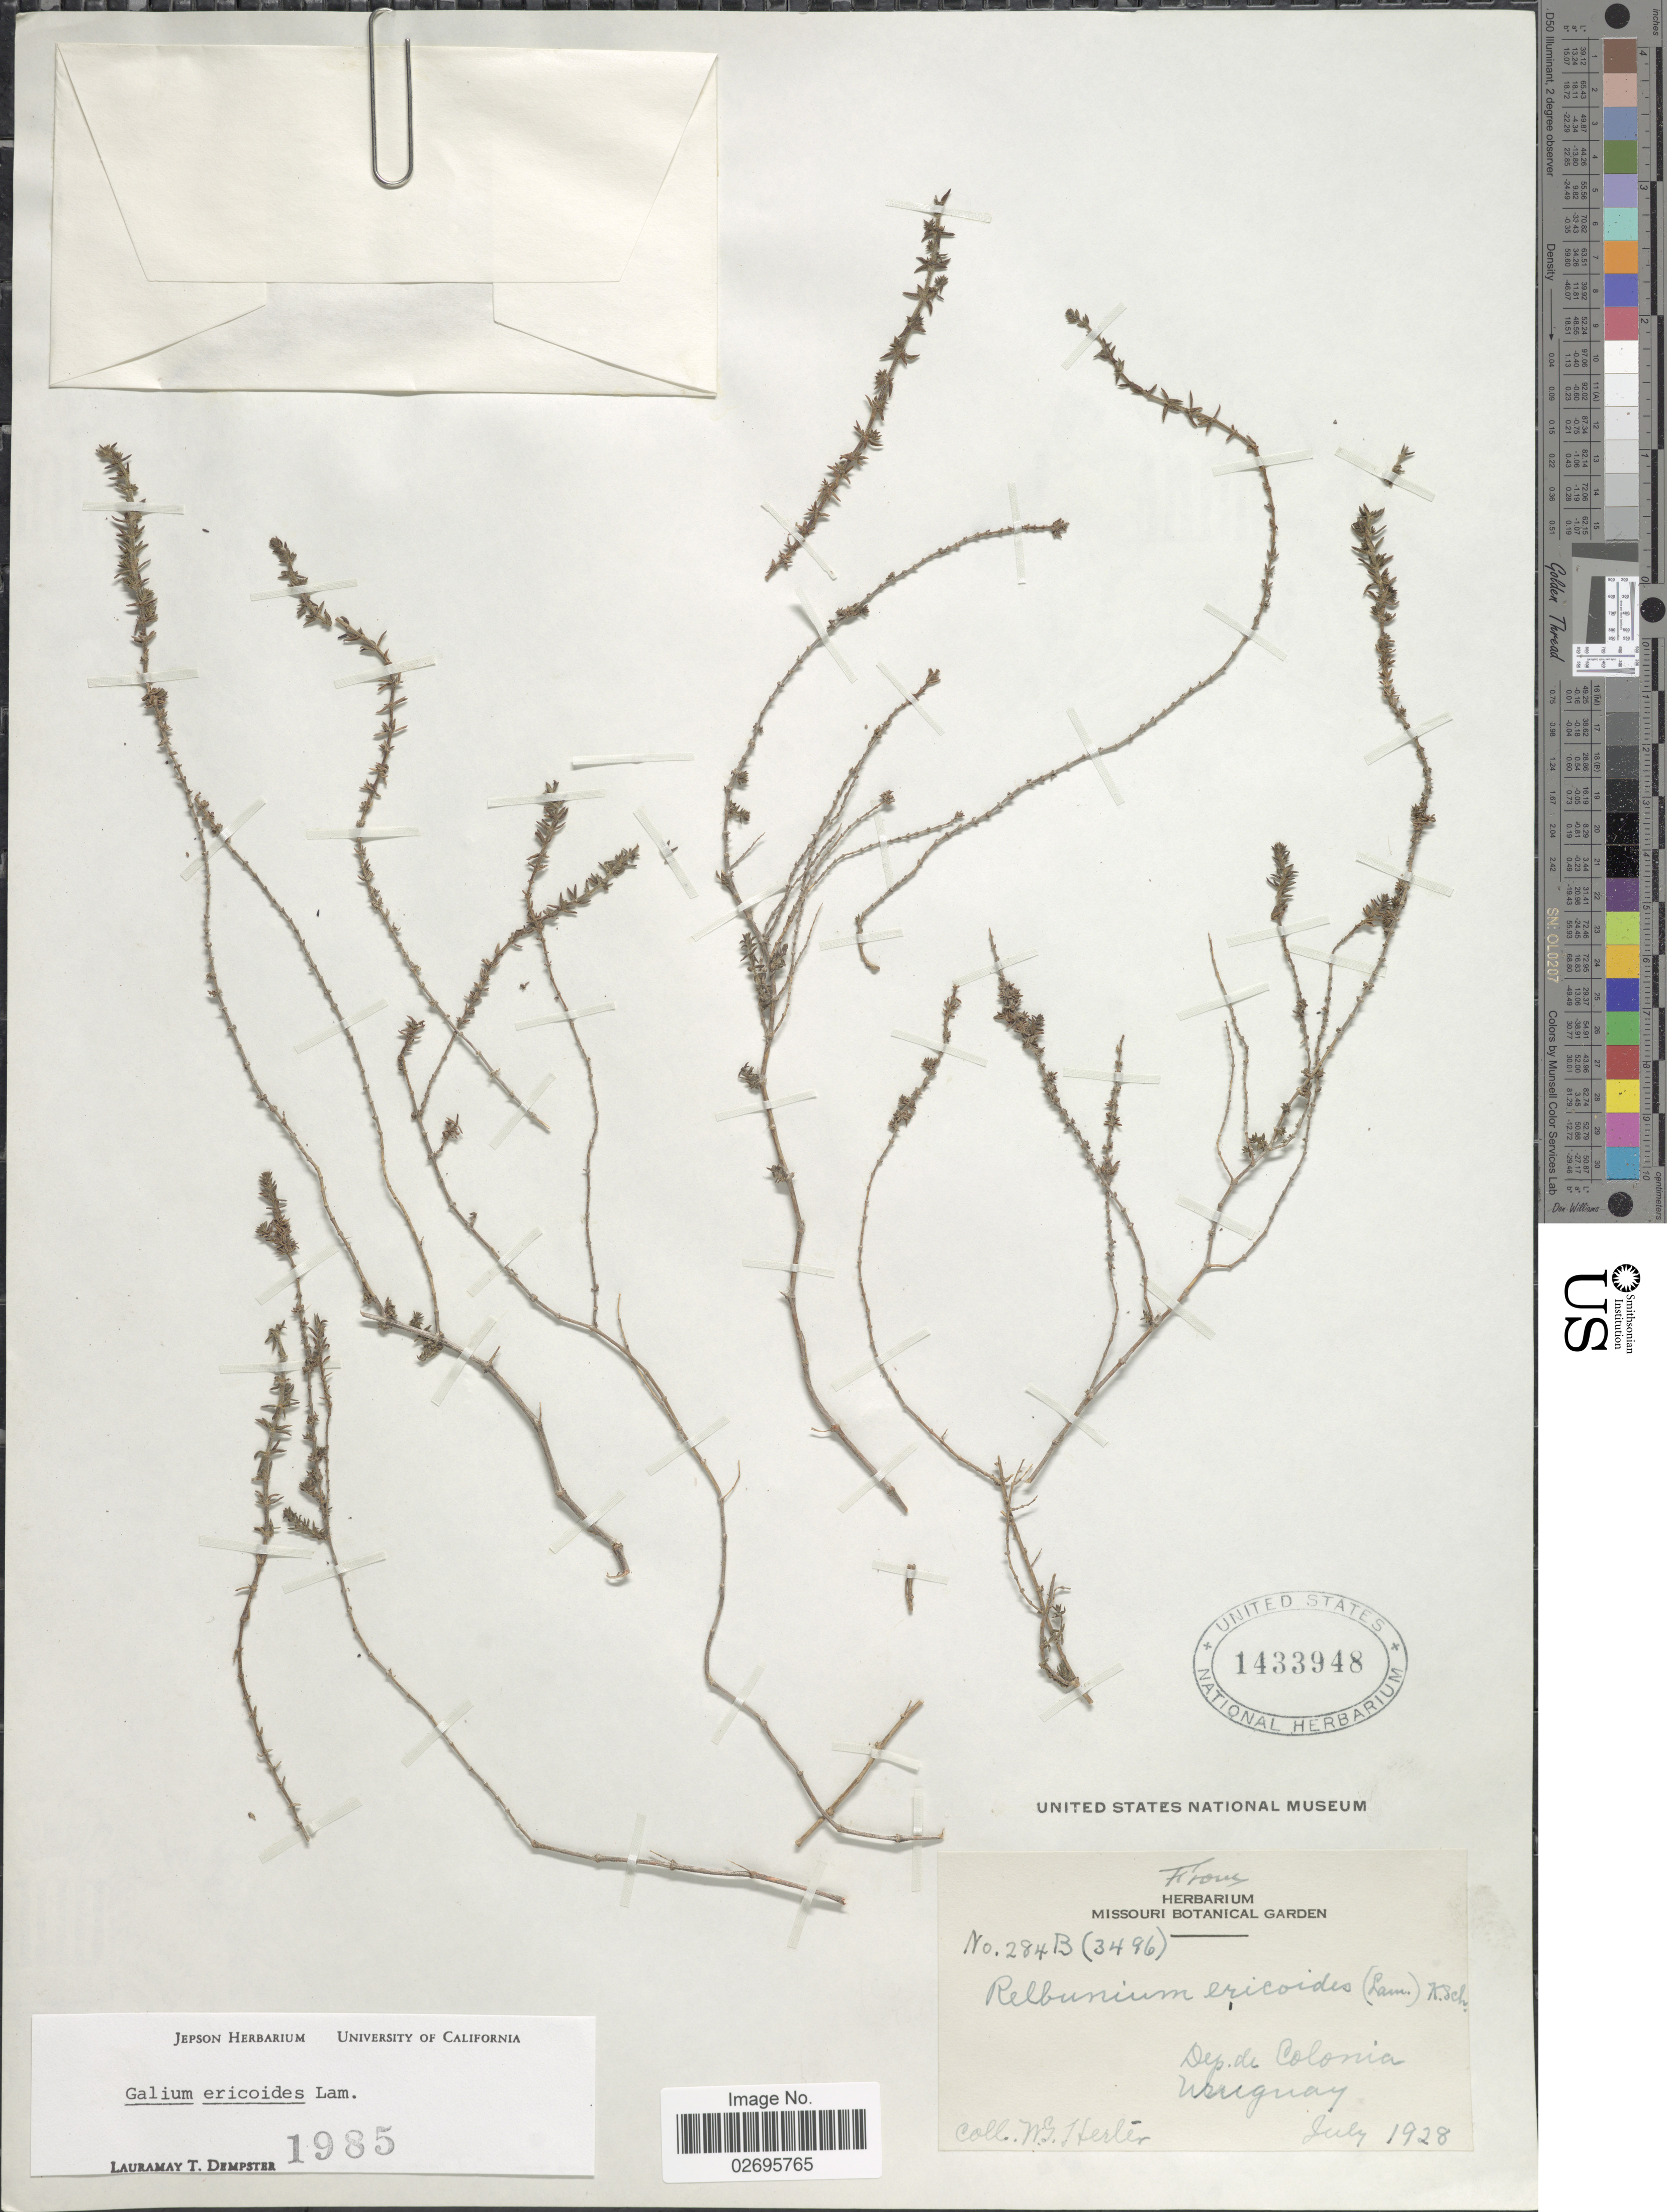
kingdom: Plantae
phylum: Tracheophyta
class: Magnoliopsida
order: Gentianales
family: Rubiaceae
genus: Galium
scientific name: Galium ericoides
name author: Lam.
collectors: W. G. Herter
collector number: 284 B (3496)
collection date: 1928-07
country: Uruguay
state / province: Colonia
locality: Dep. de Colonia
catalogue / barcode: US 1433948